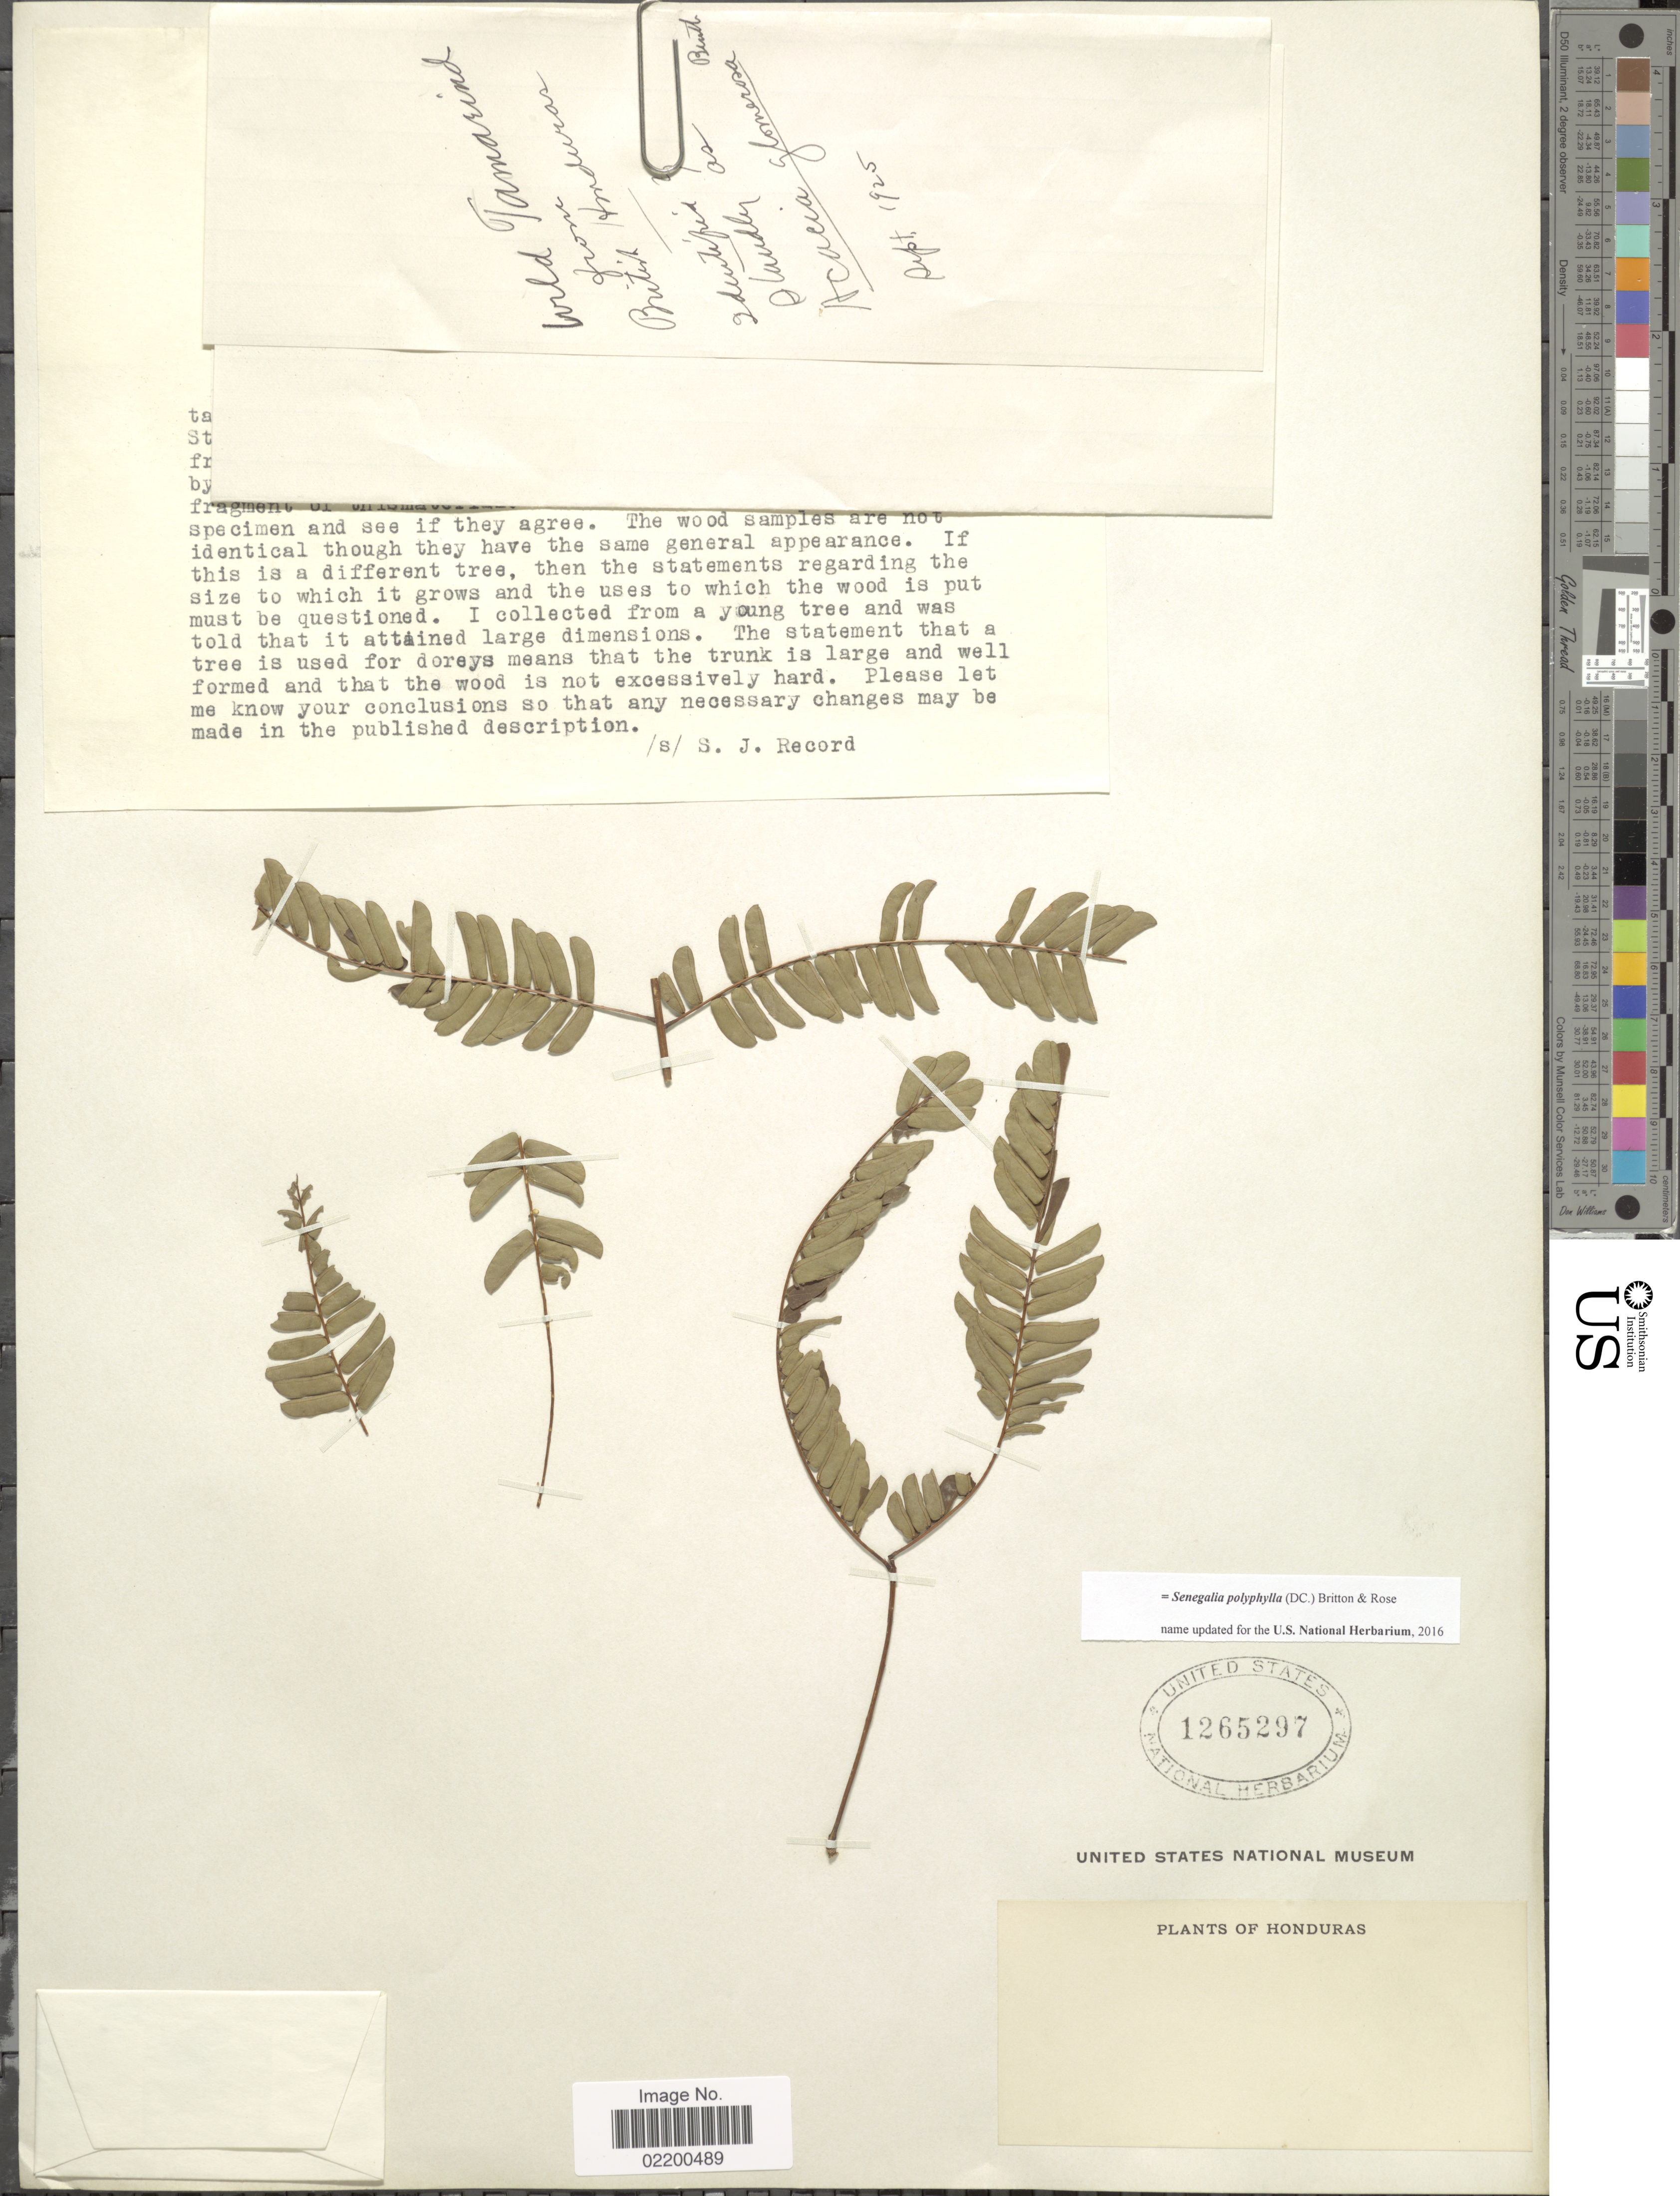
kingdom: Plantae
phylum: Tracheophyta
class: Magnoliopsida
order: Fabales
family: Fabaceae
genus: Senegalia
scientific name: Senegalia polyphylla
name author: (DC.) Britton & Rose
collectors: S. J. Record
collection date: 1925-09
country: Honduras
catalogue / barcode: US 1265297